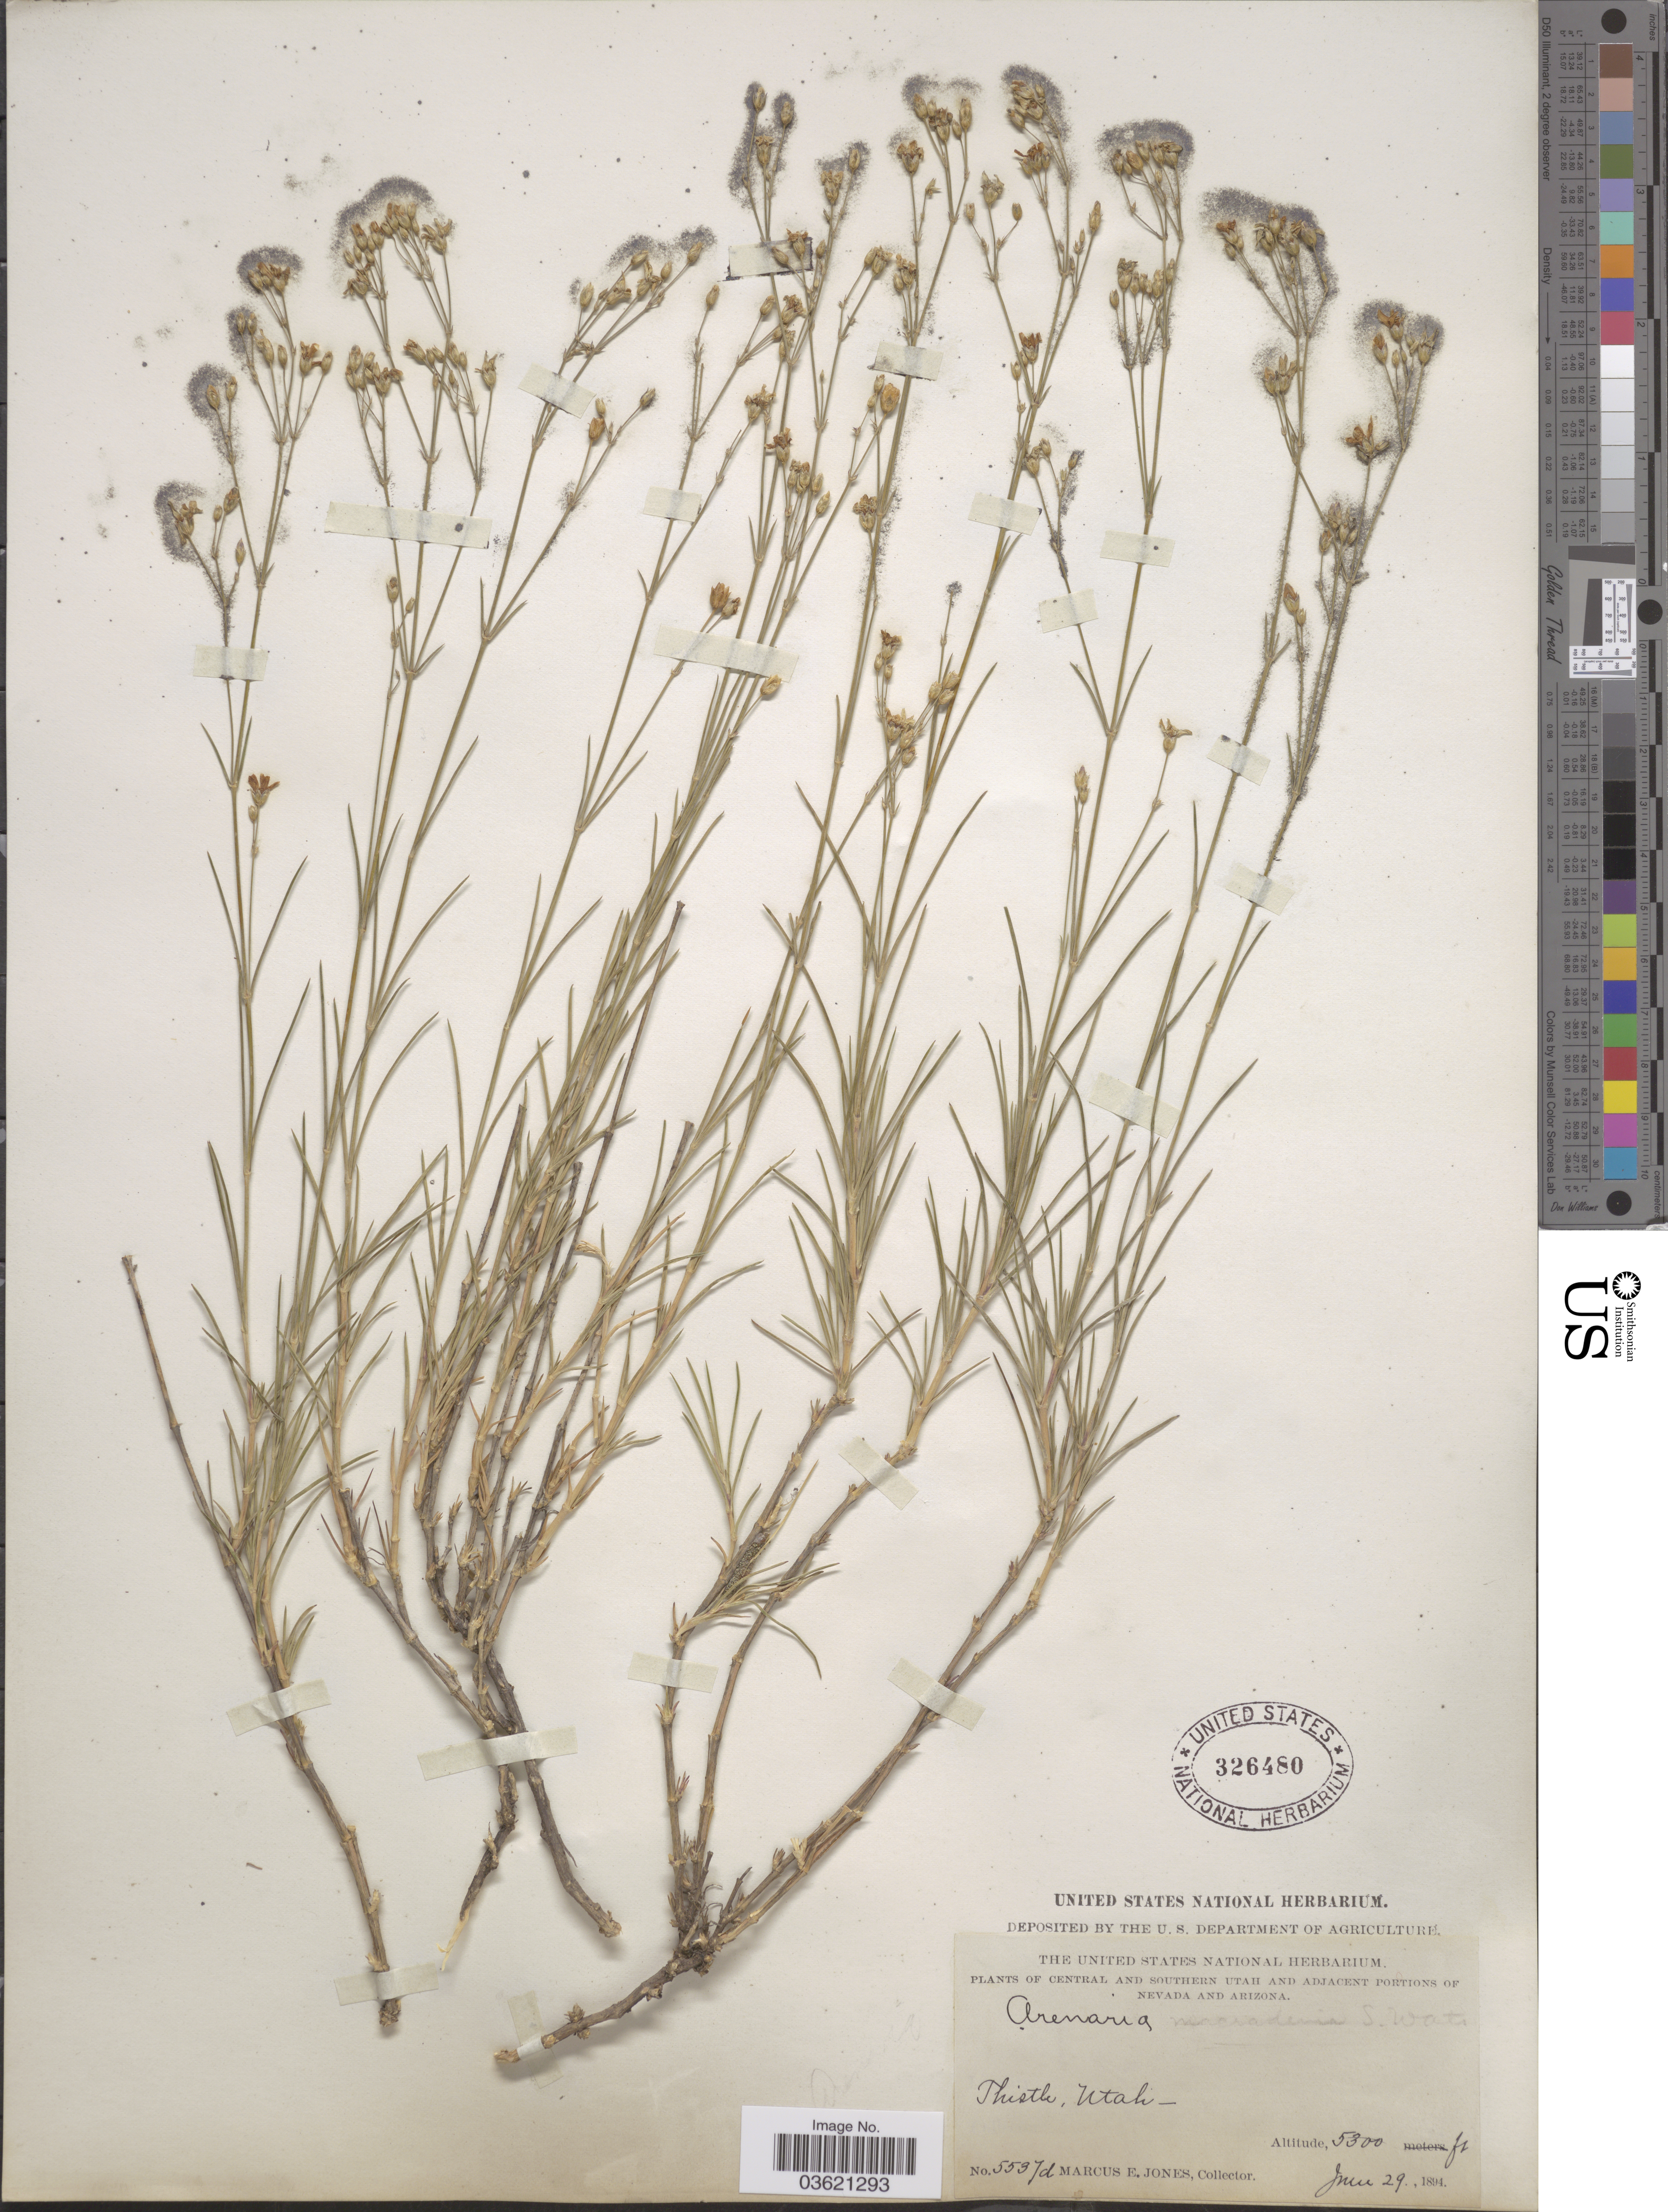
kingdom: Plantae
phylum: Tracheophyta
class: Magnoliopsida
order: Caryophyllales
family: Caryophyllaceae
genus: Eremogone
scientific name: Eremogone ferrisiae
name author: (Abrams) R.L. Hartm. & Rabeler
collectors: M. E. Jones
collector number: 5537d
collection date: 1894-06-29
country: United States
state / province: Utah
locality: Central and Southern Utah. Thistle.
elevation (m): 1615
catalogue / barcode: US 326480